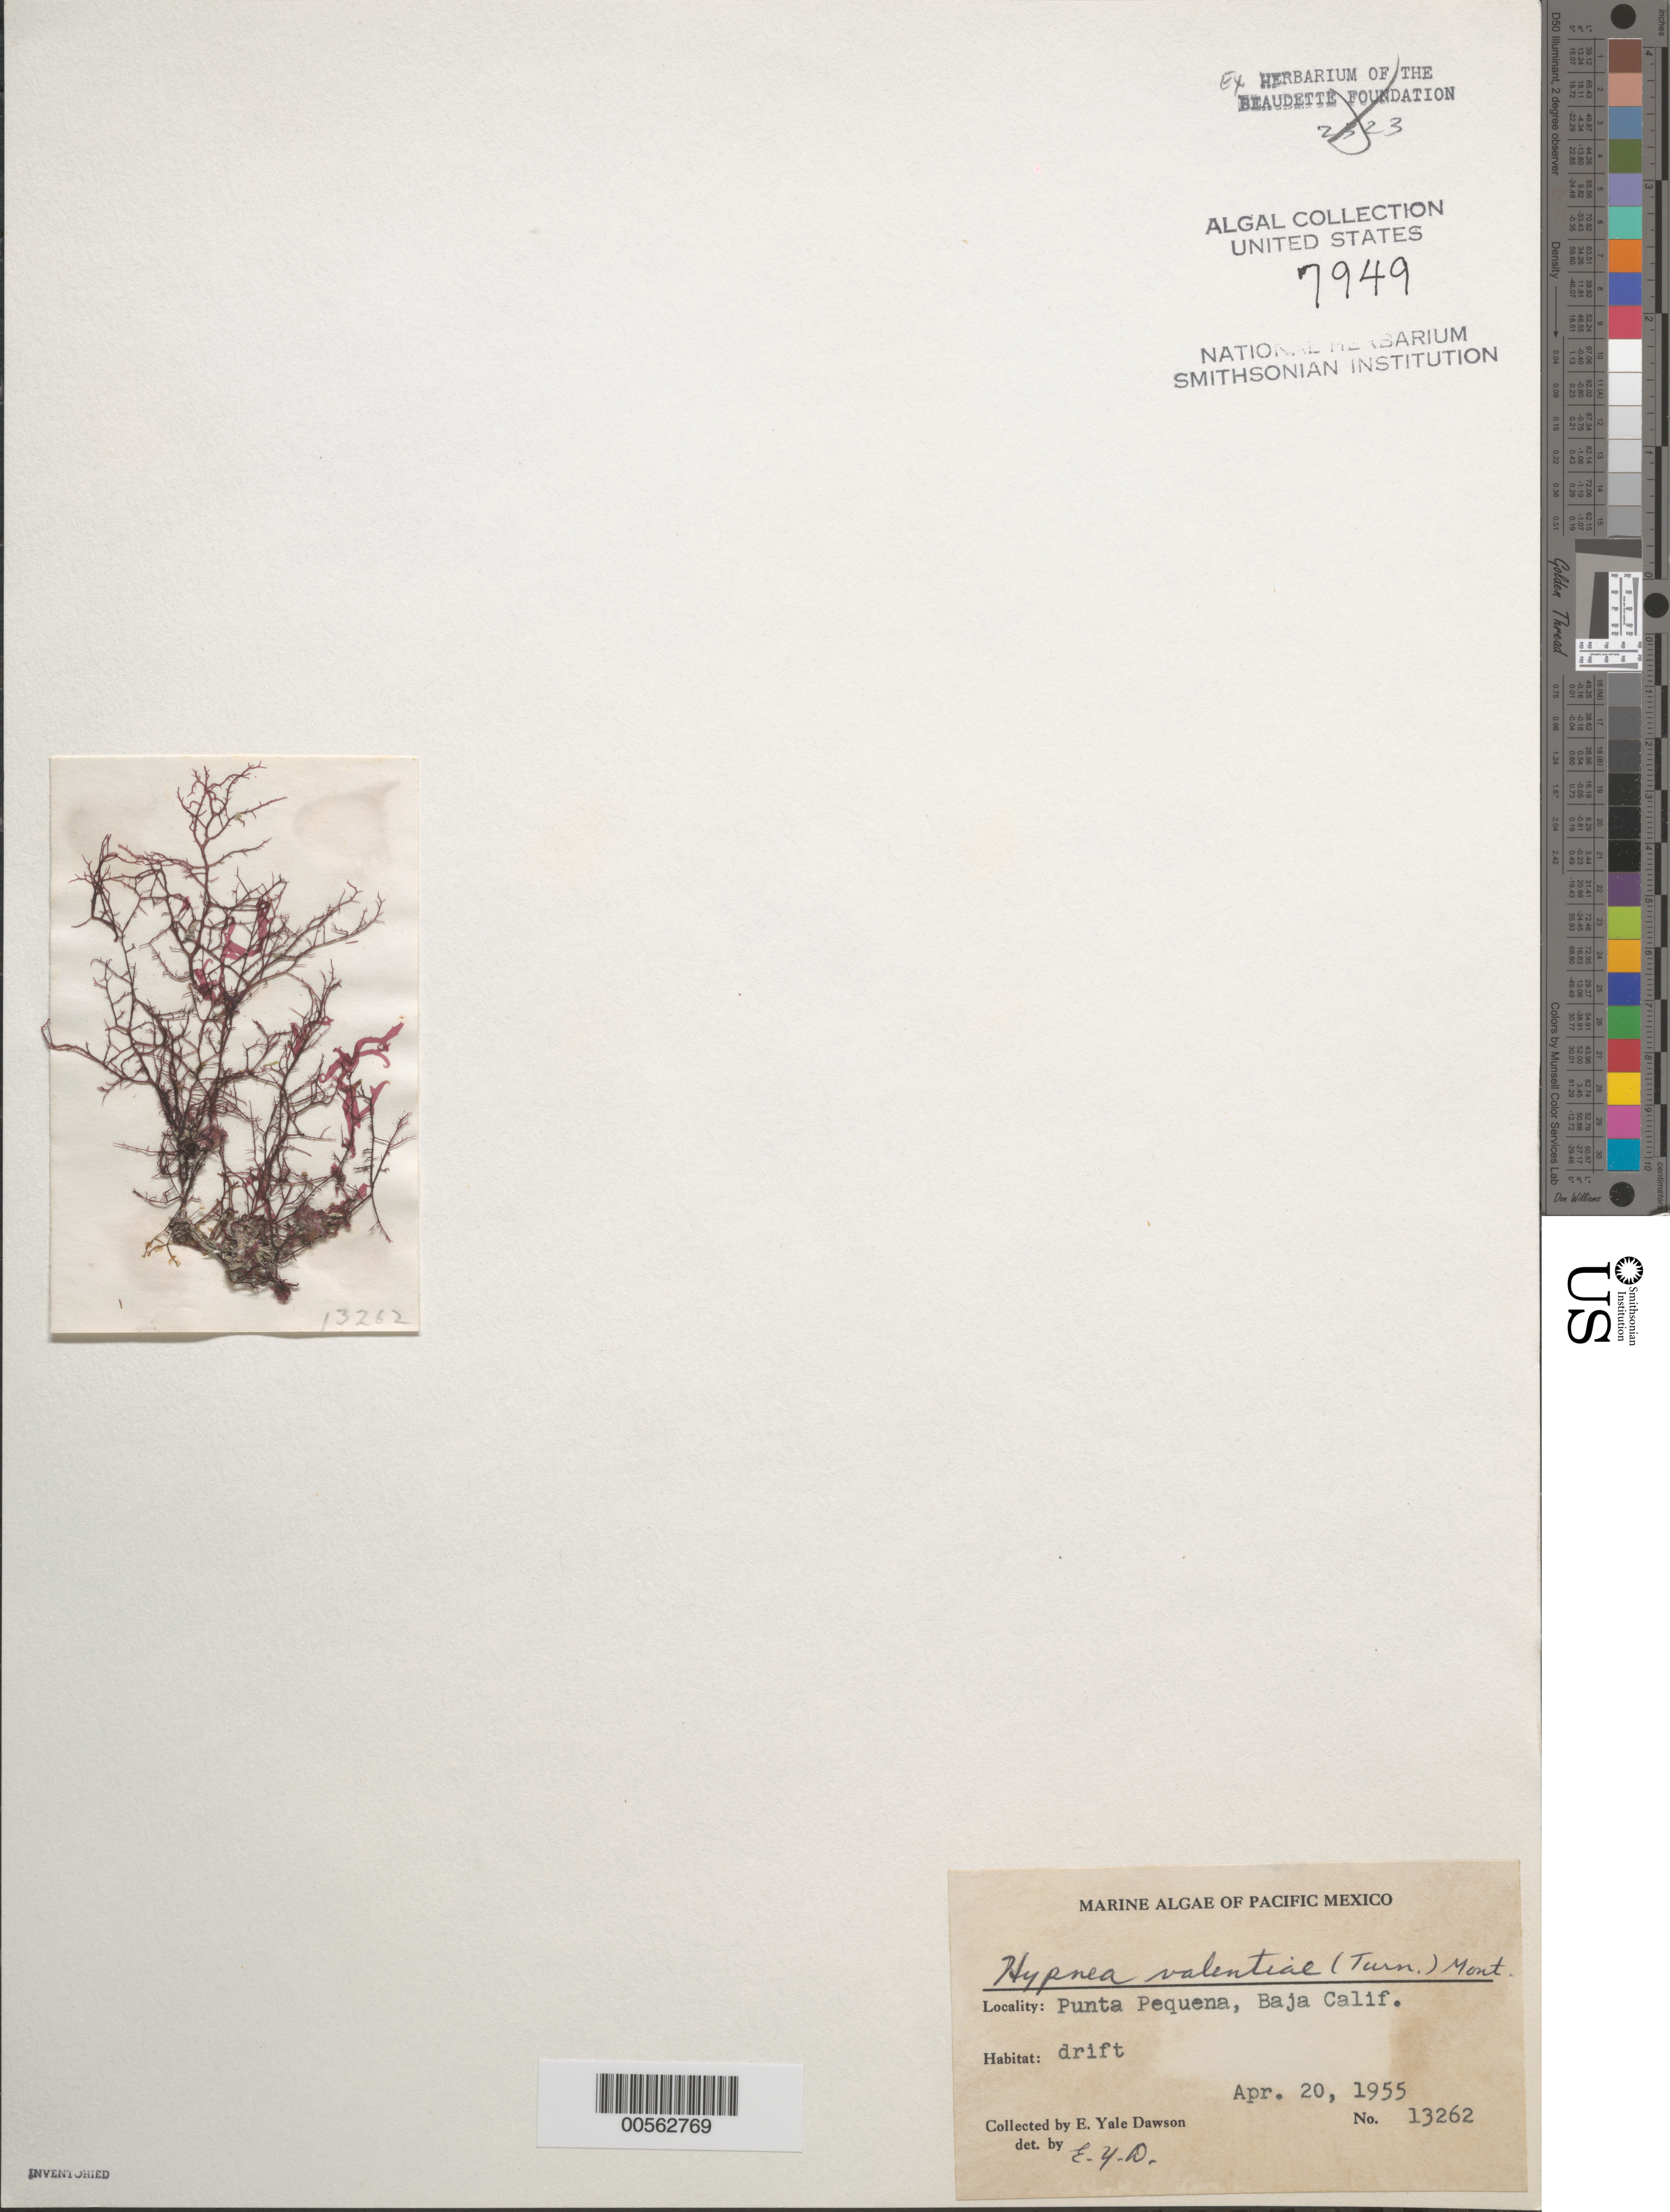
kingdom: Plantae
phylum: Rhodophyta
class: Florideophyceae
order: Gigartinales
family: Cystocloniaceae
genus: Hypnea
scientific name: Hypnea valentiae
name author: (Turner) Mont.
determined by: Dawson, E. Y.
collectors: W. Williams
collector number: EYD 13262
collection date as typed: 20 Apr 1955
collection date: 1955-04-20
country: Mexico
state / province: Baja California Sur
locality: Punta Pequena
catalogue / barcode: US 7949